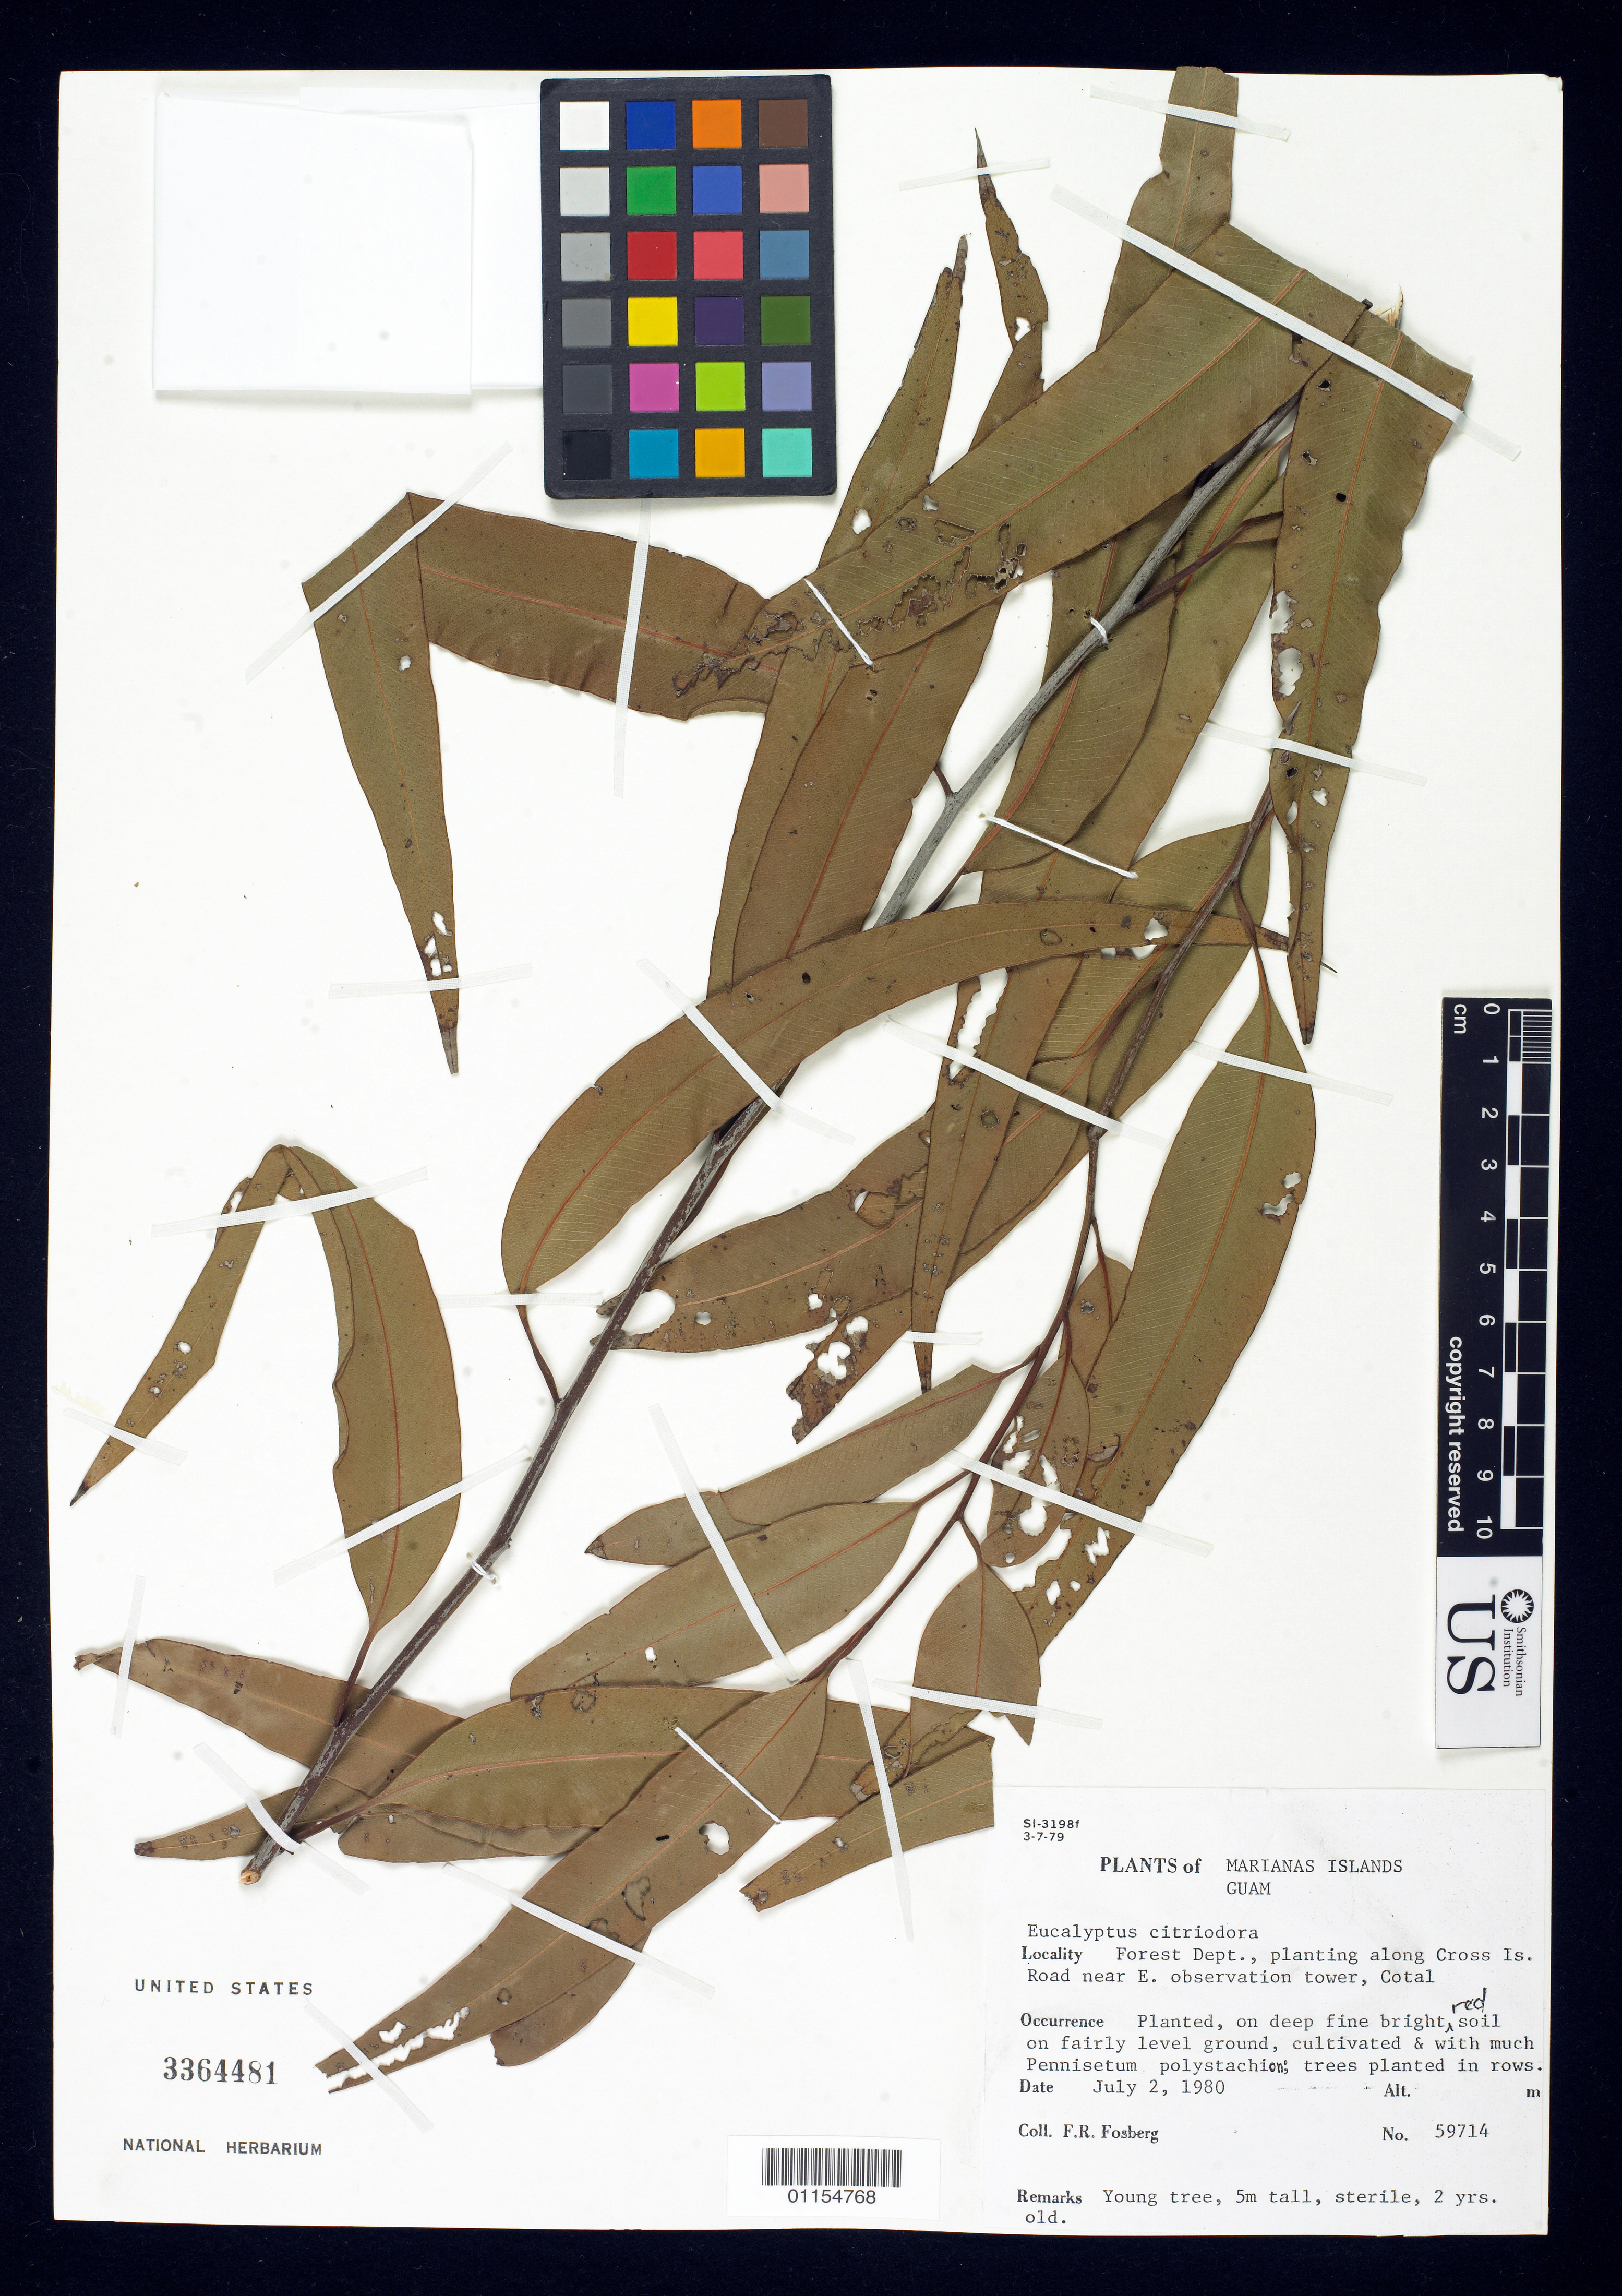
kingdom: Plantae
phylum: Tracheophyta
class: Magnoliopsida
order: Myrtales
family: Myrtaceae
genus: Eucalyptus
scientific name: Eucalyptus citriodora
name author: Hook.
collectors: F. R. Fosberg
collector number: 59714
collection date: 1980-07-02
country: Guam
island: Guam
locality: Forest Dept., planting along Cross Is. Rd. near E. observation tower, Cotal.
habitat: On fairly level ground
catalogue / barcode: US 3364481